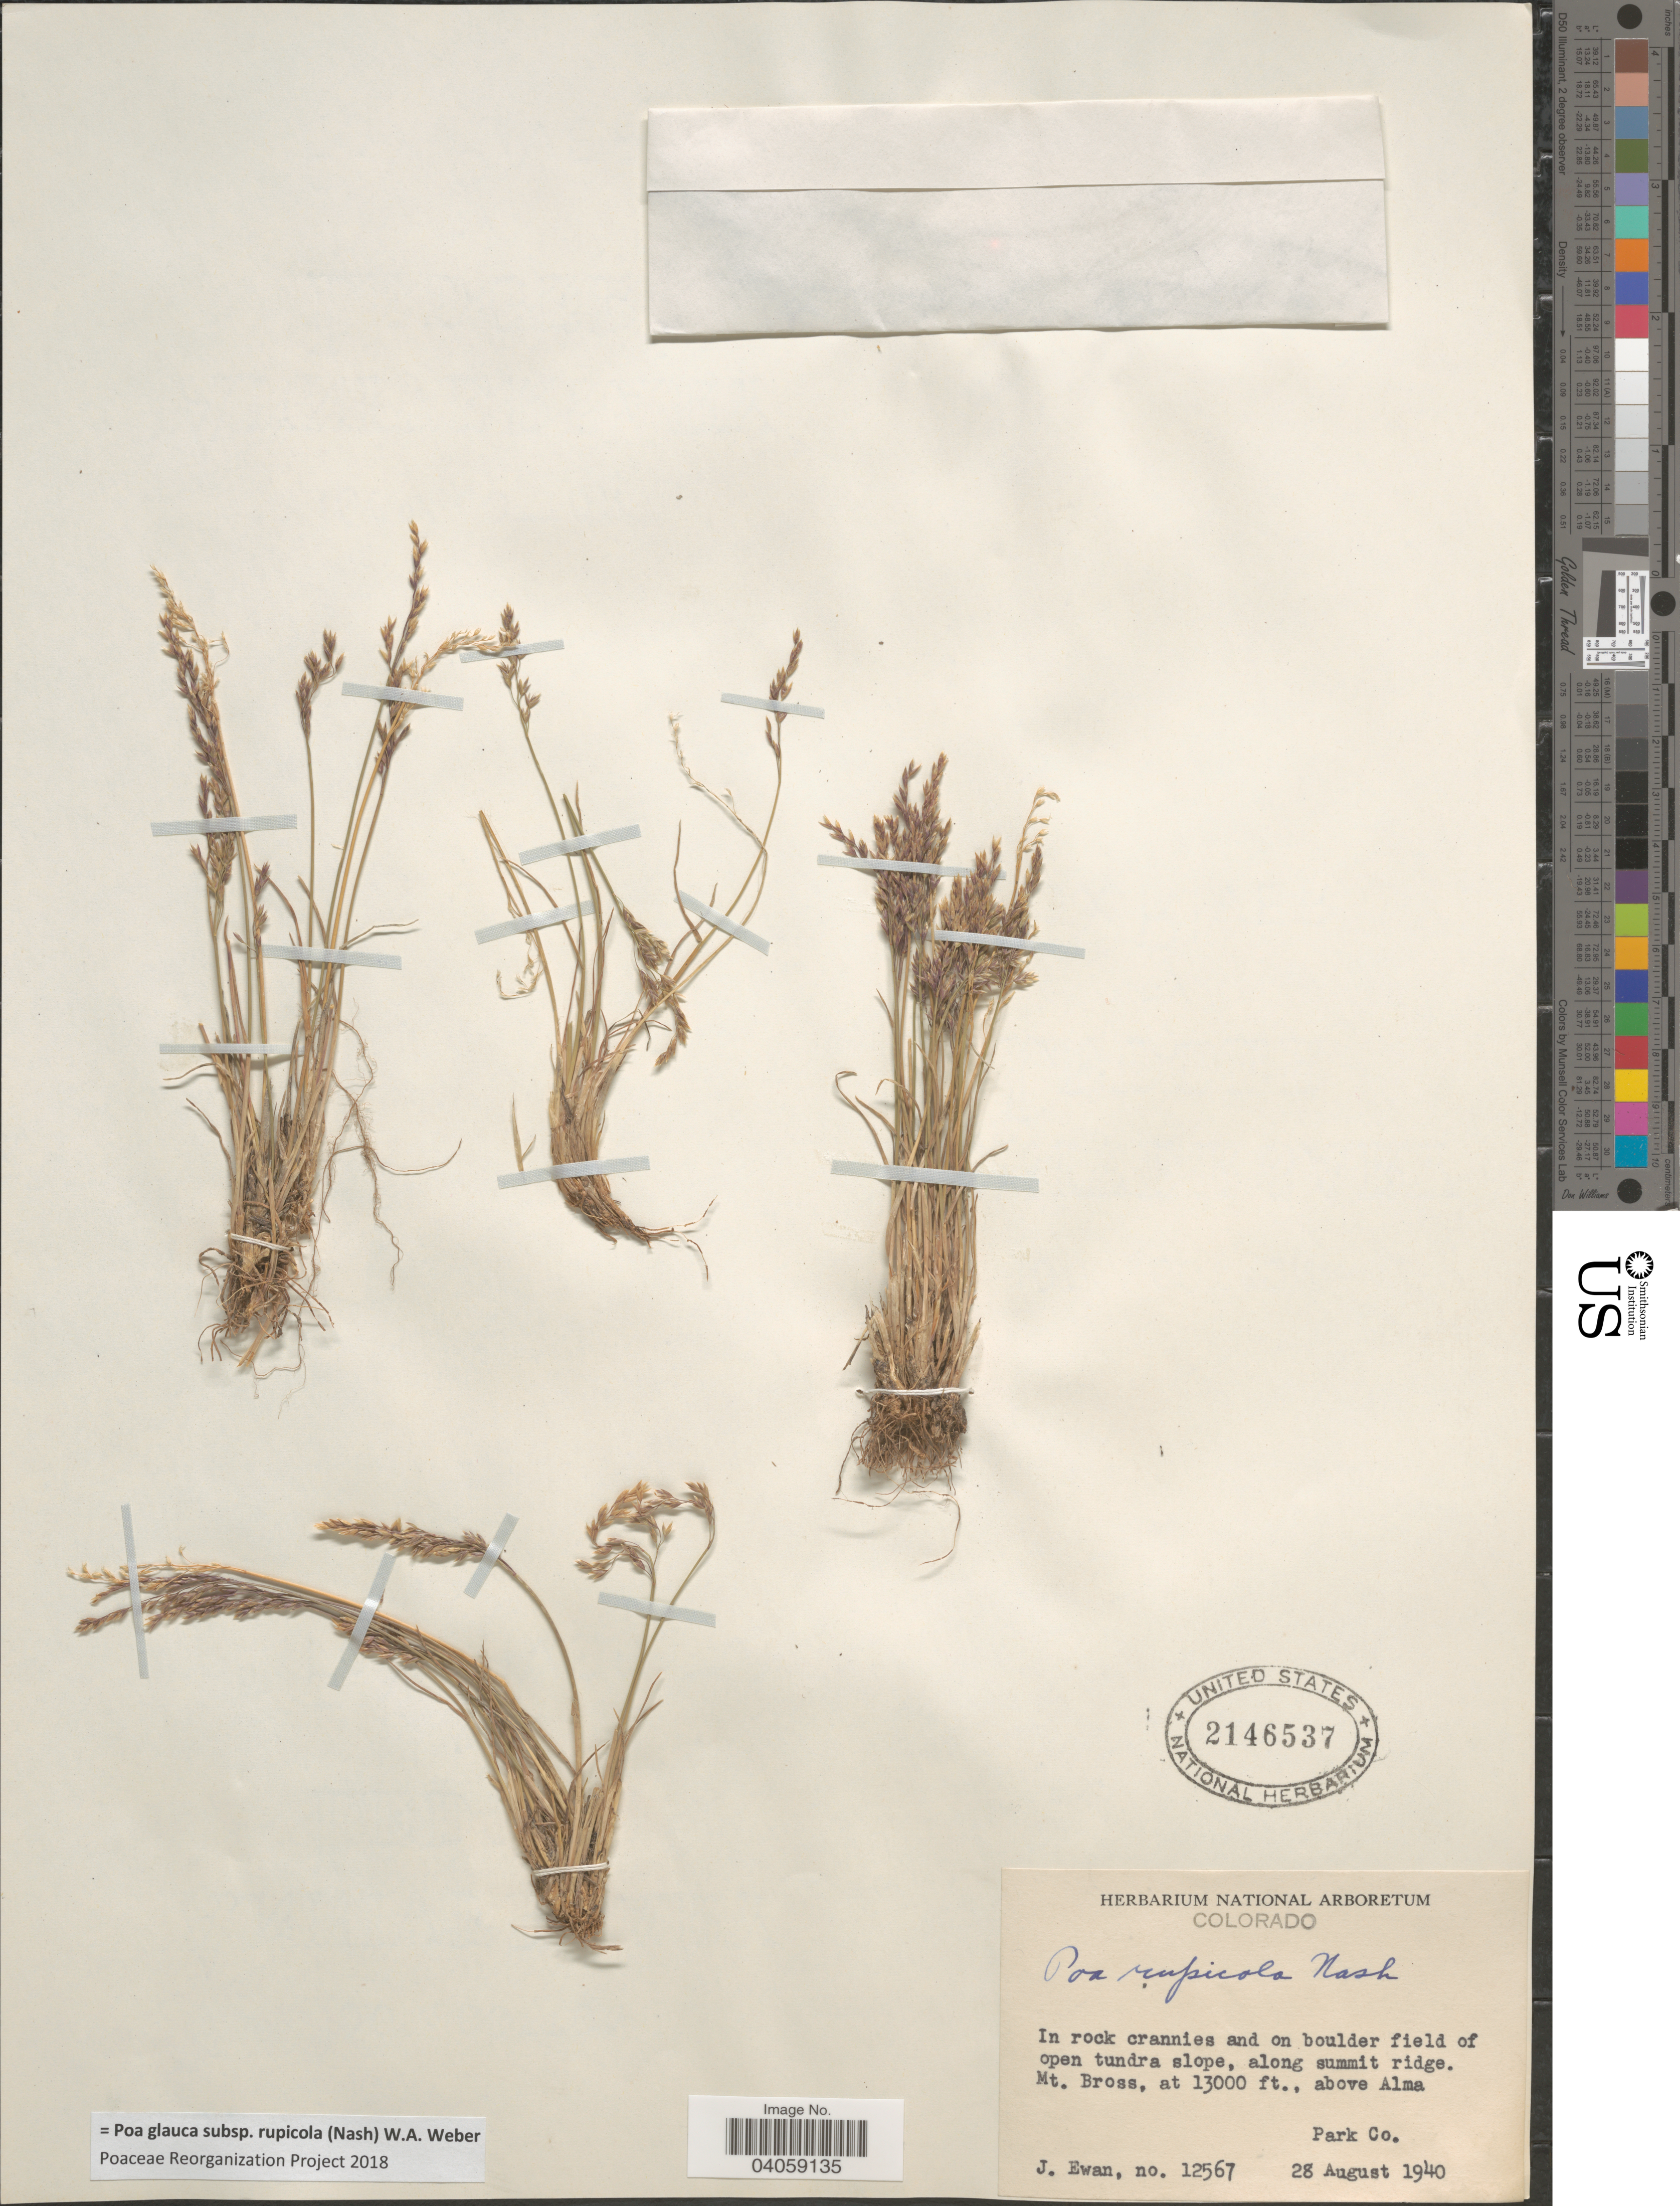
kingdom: Plantae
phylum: Tracheophyta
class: Liliopsida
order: Poales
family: Poaceae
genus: Poa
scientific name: Poa glauca subsp. rupicola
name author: (Nash) W.A. Weber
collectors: J. A. Ewan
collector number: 12567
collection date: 1940-08-28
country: United States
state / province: Colorado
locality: In rock crannies and on boulder field of open tundra slope, along summit ridge. Mt. Bross. above Alma. Park Co.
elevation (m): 3962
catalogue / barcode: US 2146537